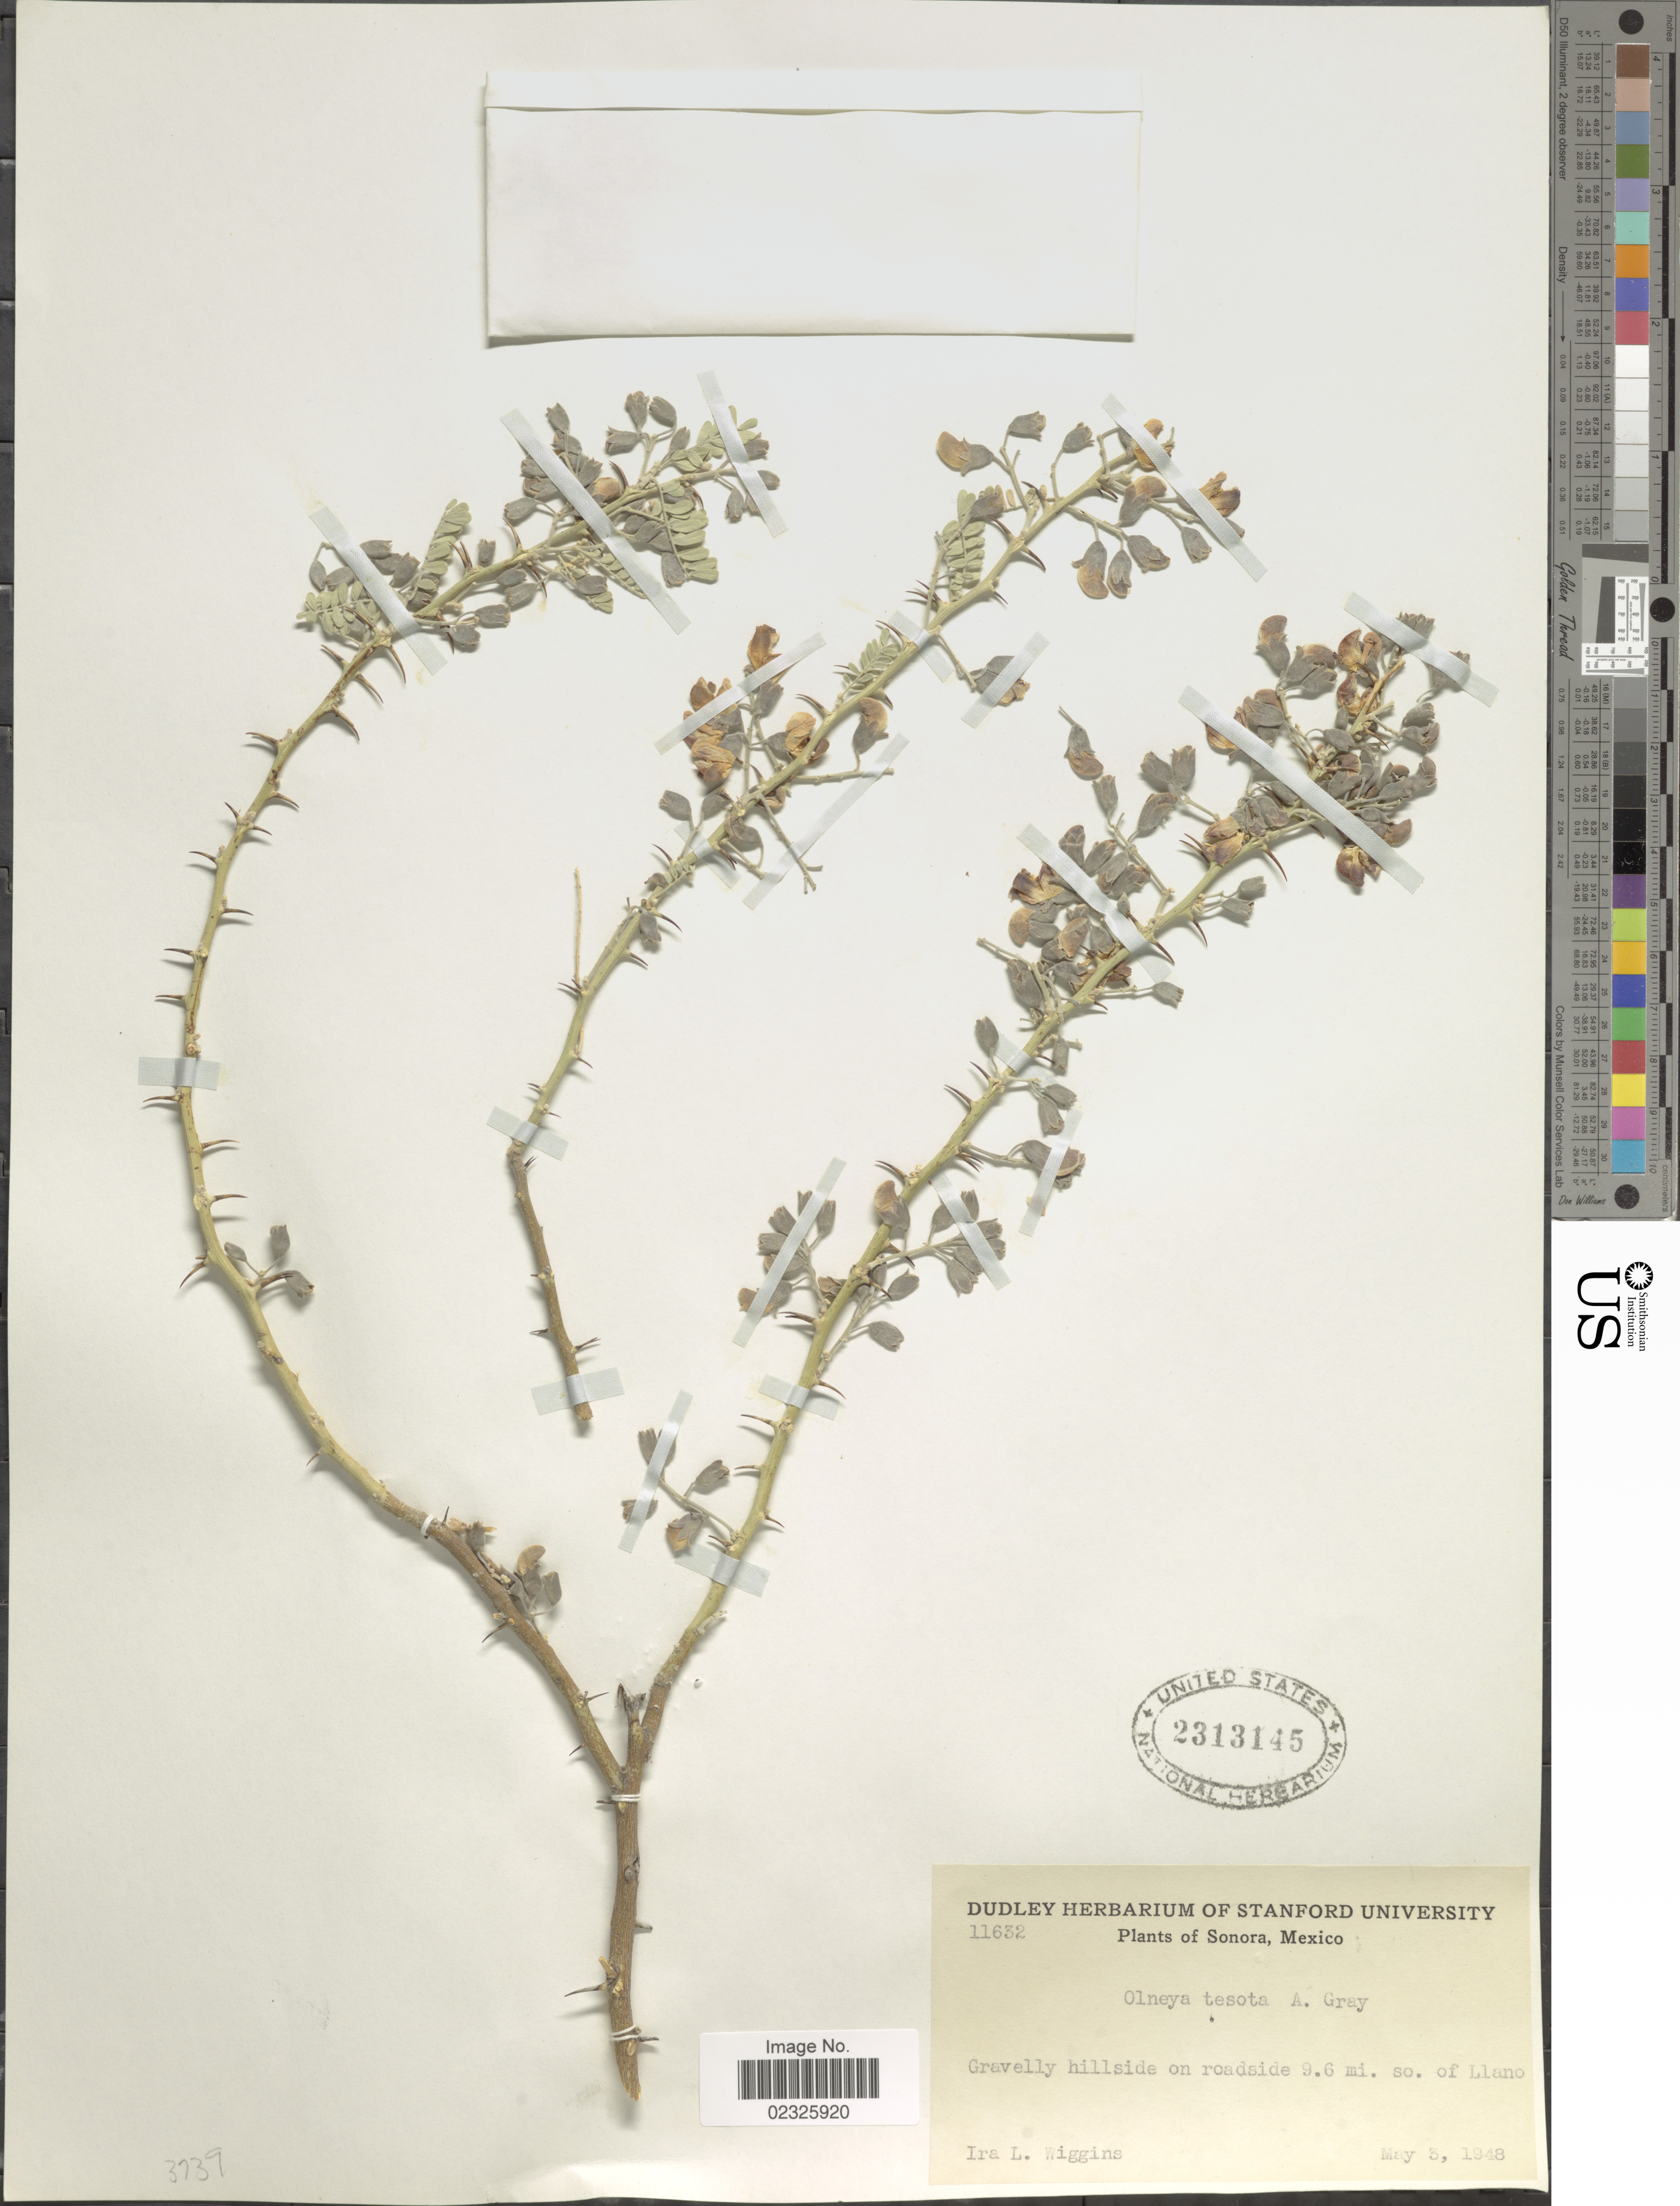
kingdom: Plantae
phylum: Tracheophyta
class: Magnoliopsida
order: Fabales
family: Fabaceae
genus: Olneya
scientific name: Olneya tesota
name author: A. Gray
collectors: I. L. Wiggins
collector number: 11632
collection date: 1948-05-03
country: Mexico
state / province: Sonora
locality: Gravelly hillside on roadside 9.6 mi. so. of Llano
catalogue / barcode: US 2313145